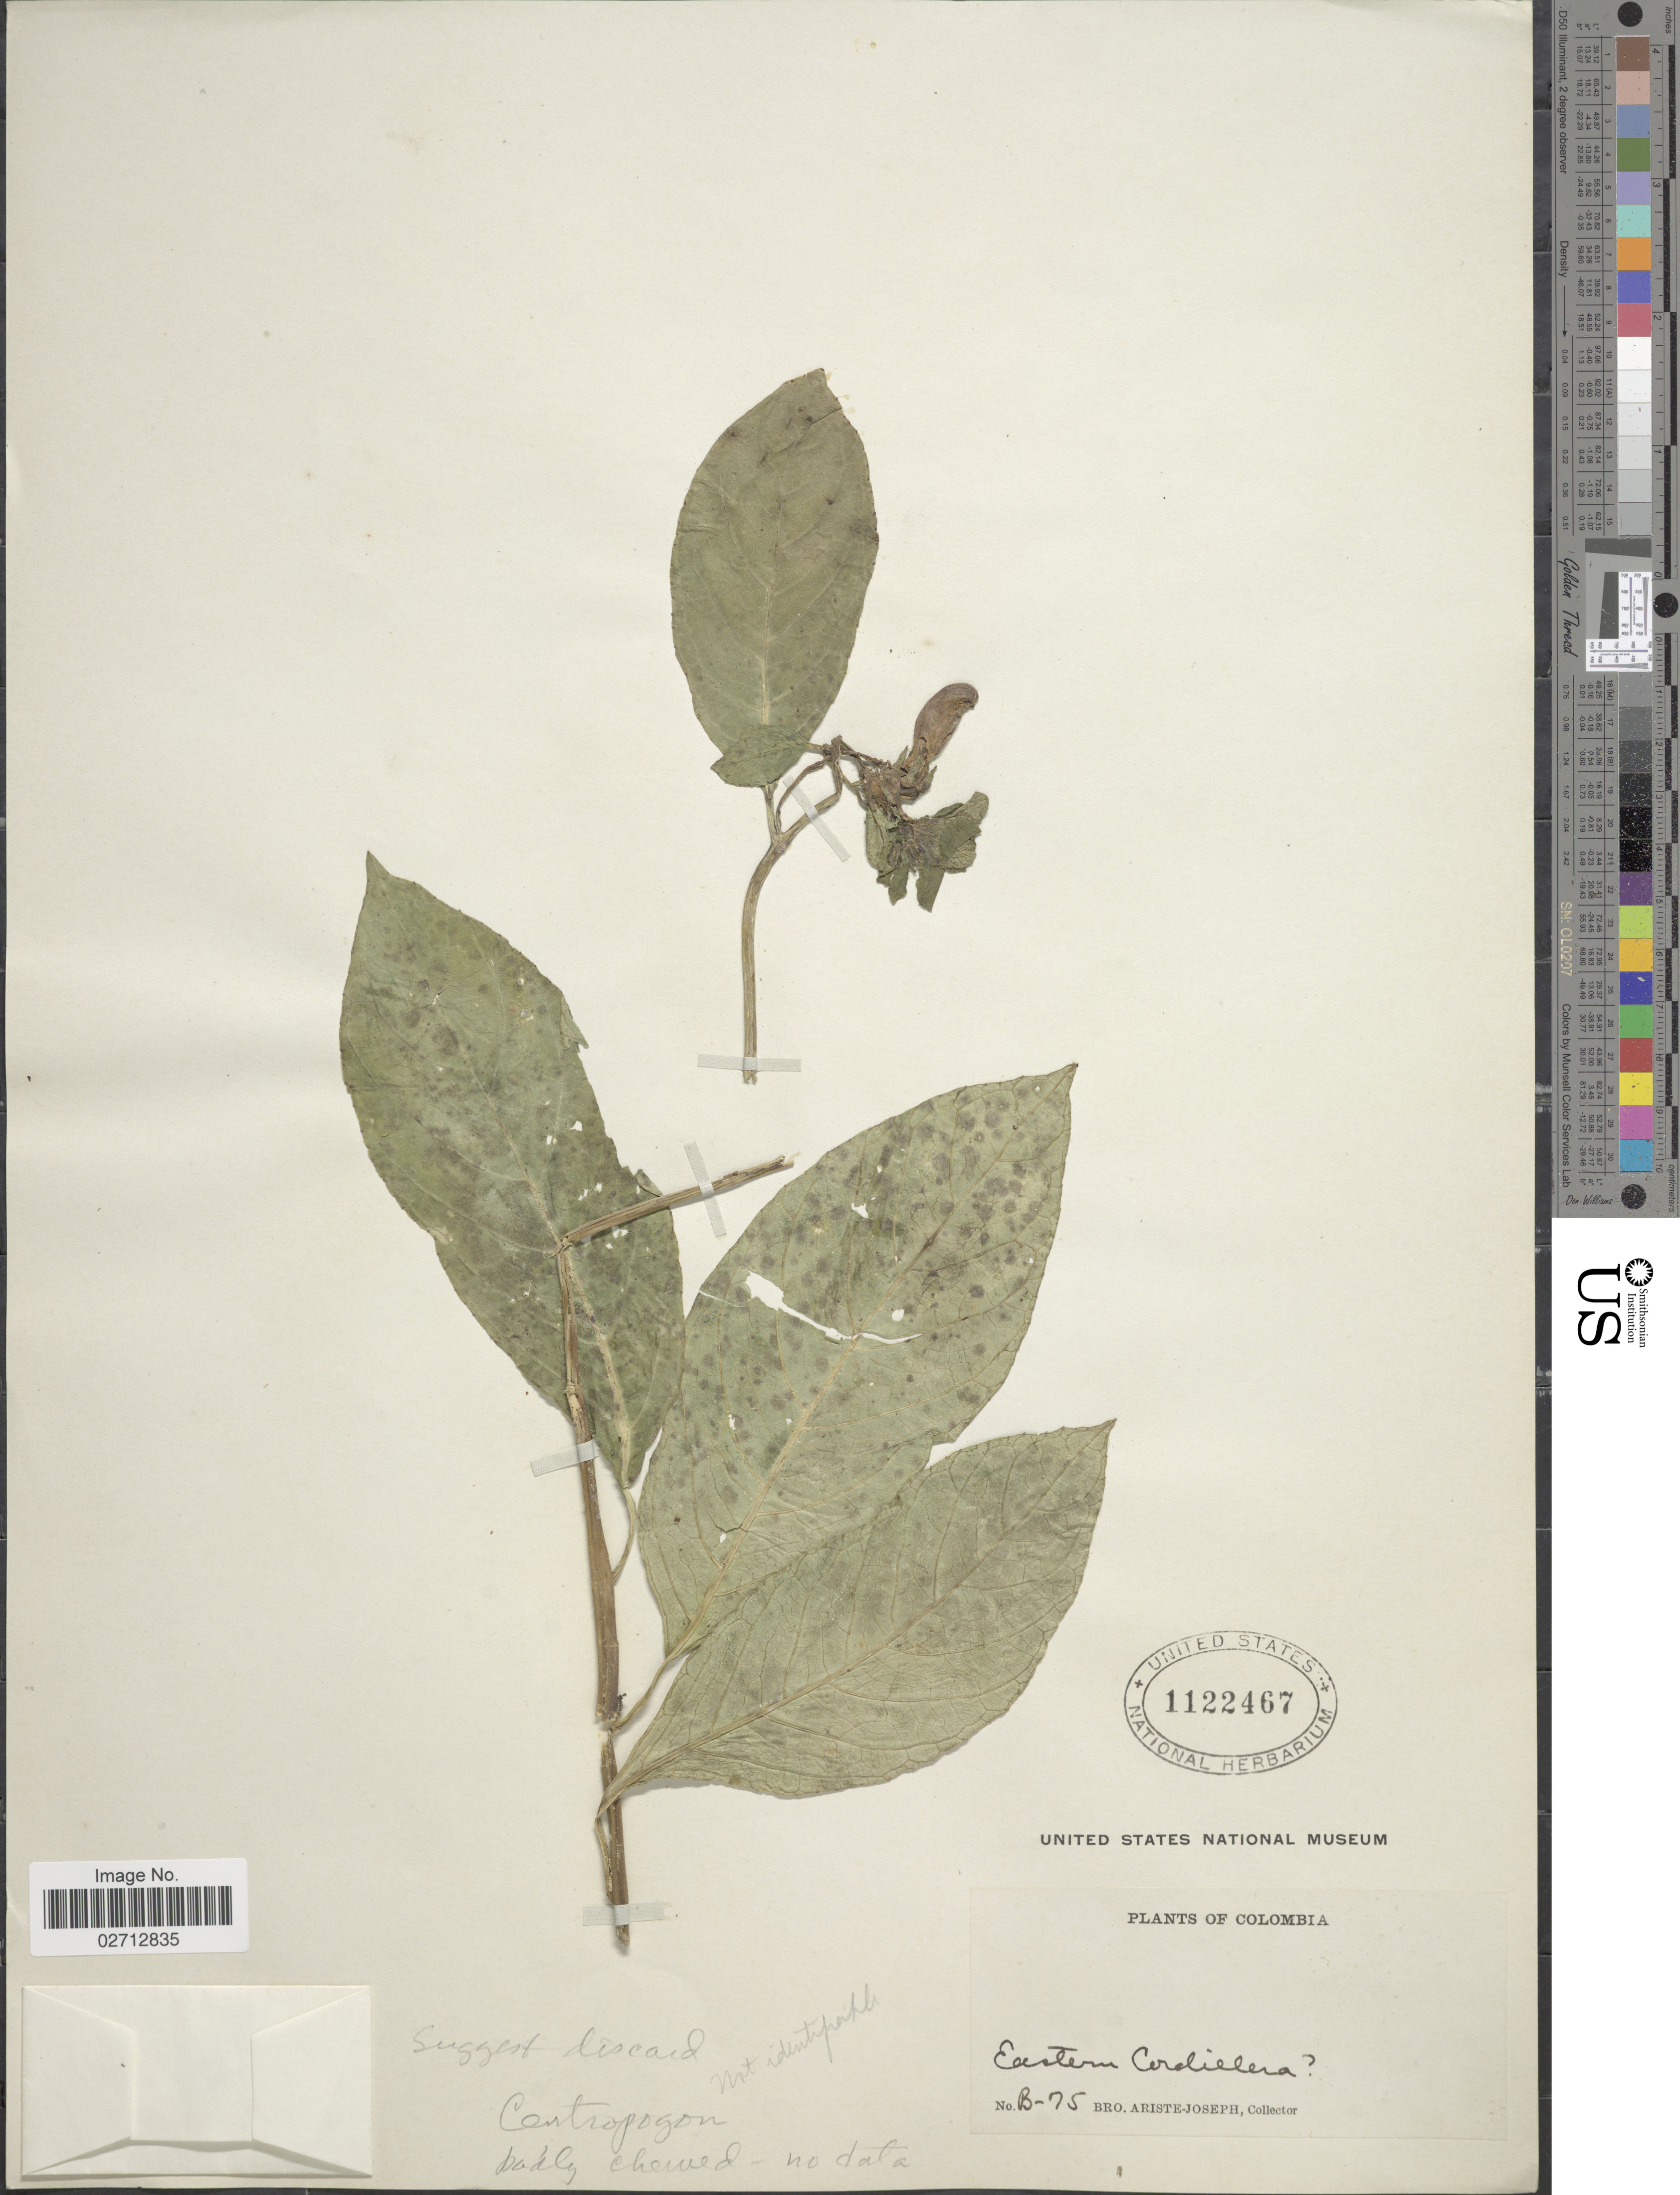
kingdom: Plantae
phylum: Tracheophyta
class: Magnoliopsida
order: Asterales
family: Campanulaceae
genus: Centropogon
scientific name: Centropogon sp.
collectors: Bro. Ariste-Joseph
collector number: B-75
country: Colombia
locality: Eastern Cordillera [unsure placement]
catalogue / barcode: US 1122467